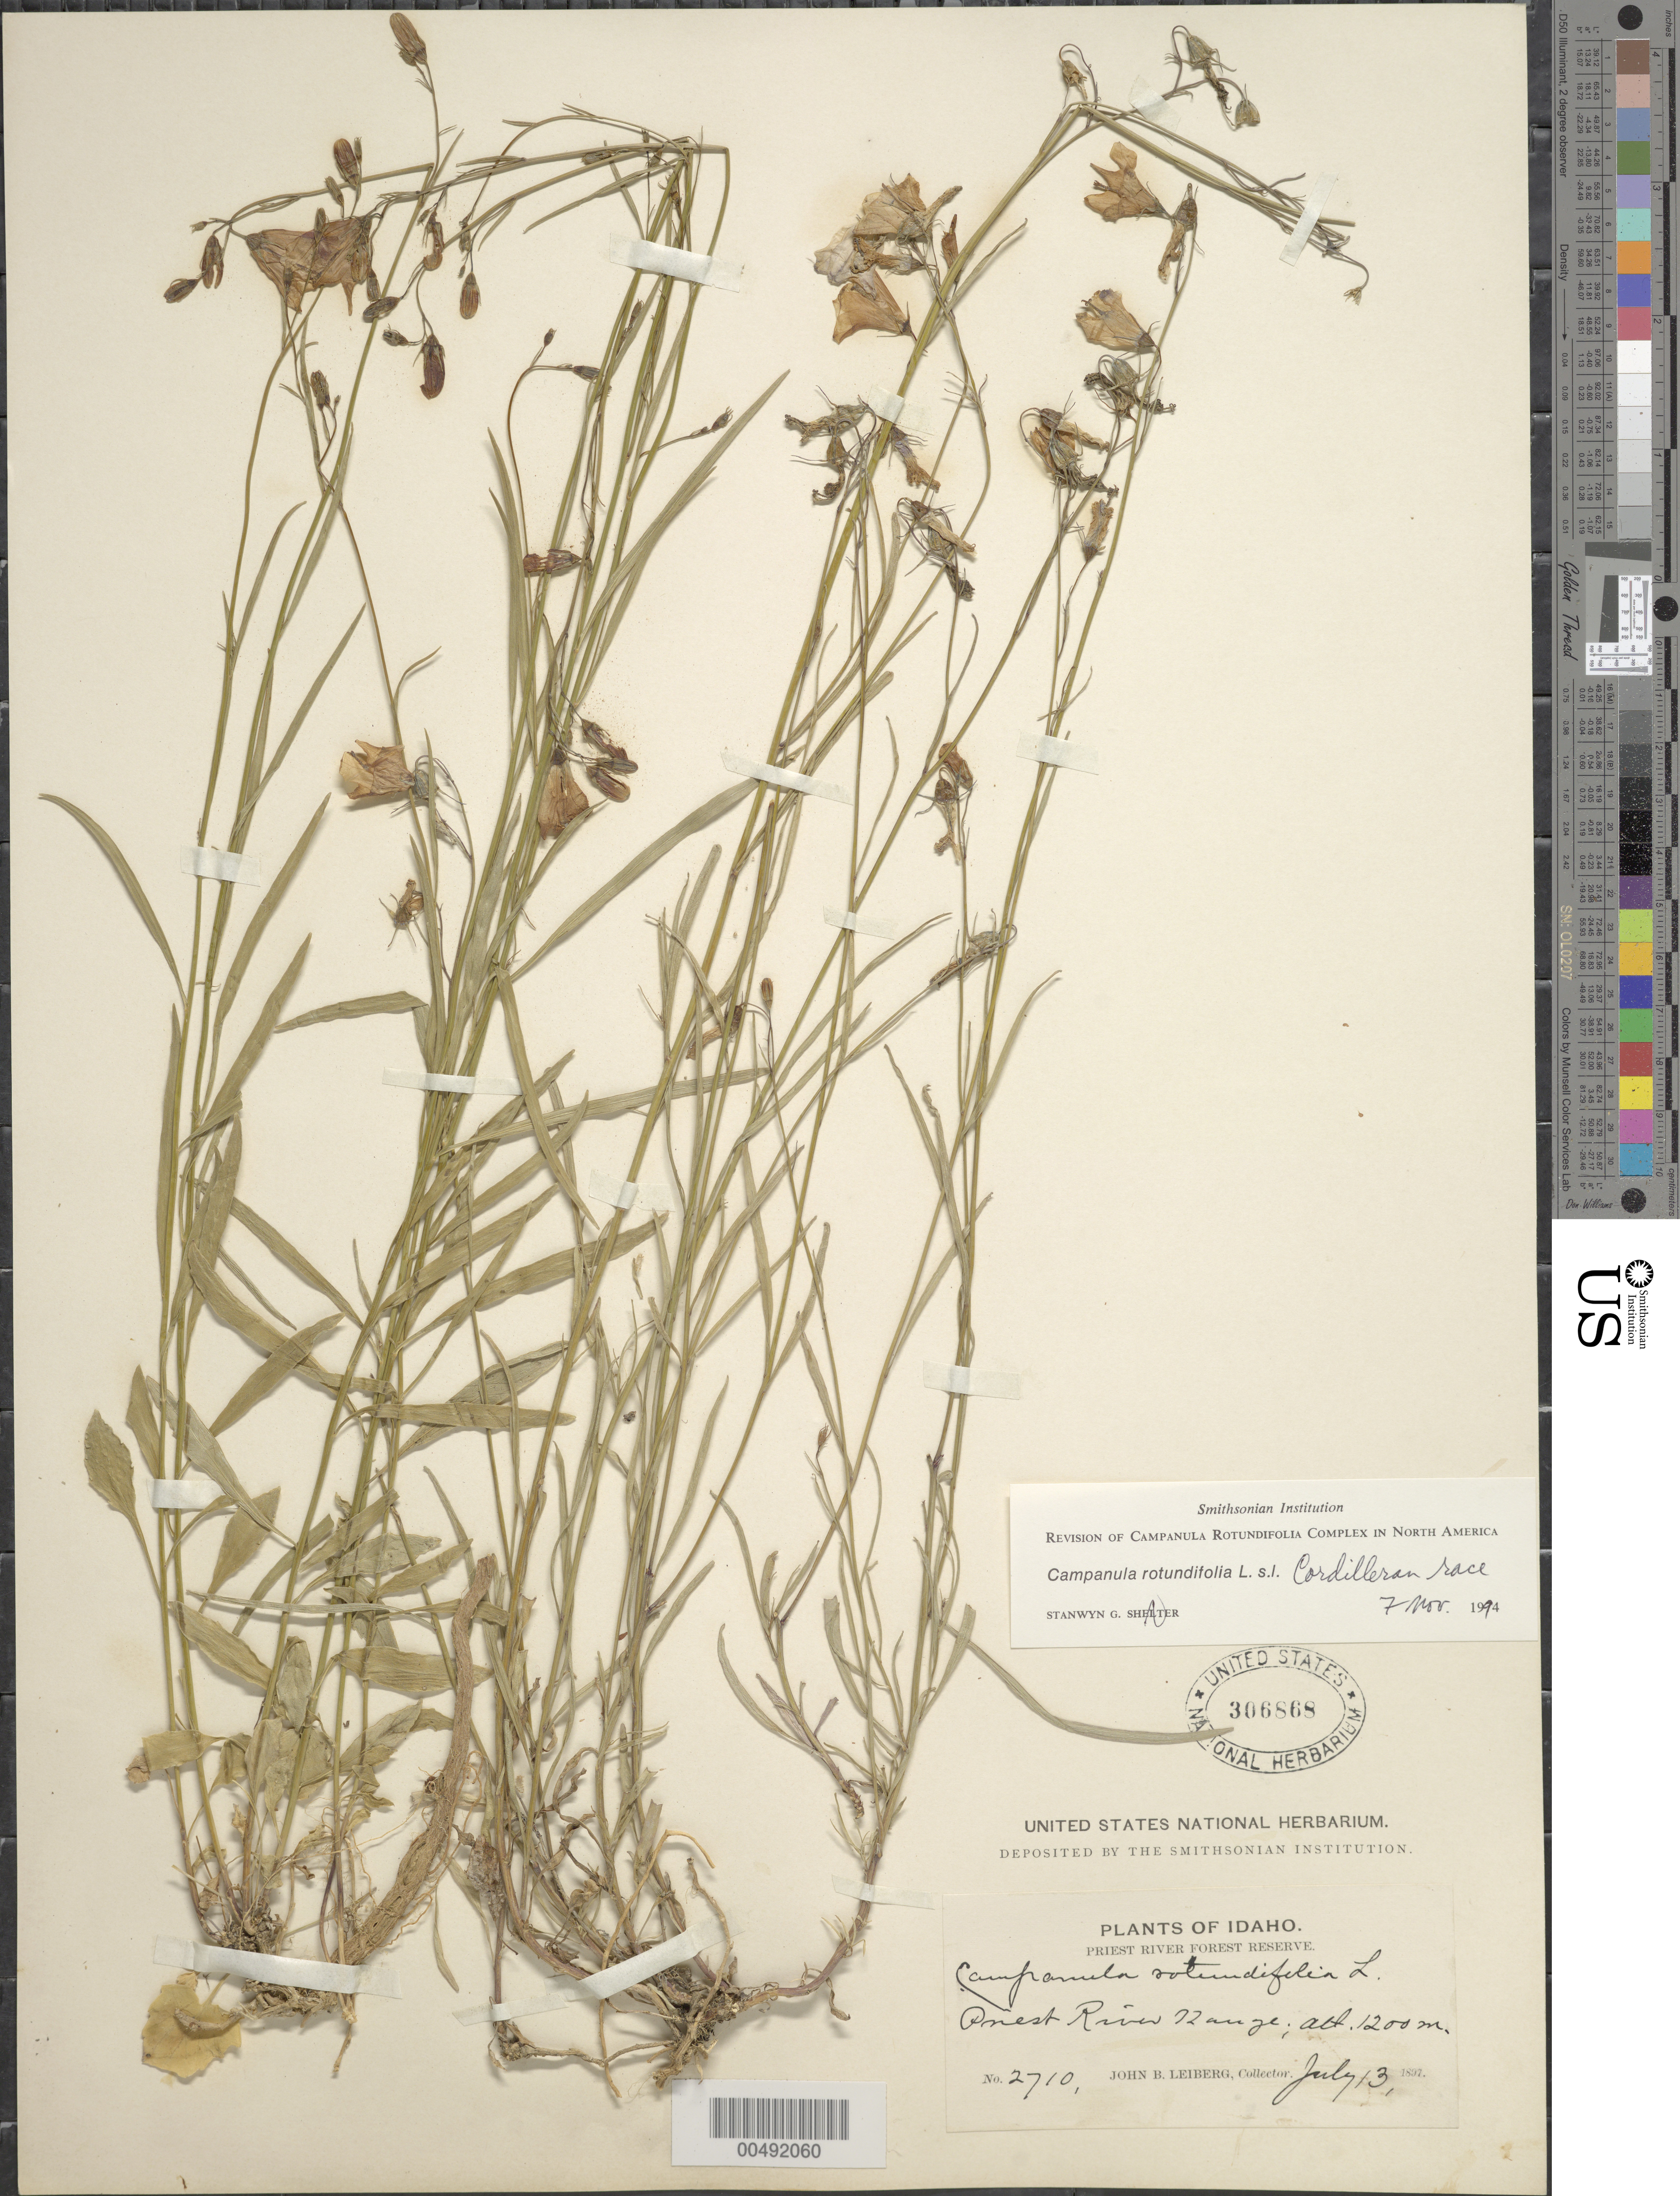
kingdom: Plantae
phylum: Tracheophyta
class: Magnoliopsida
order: Asterales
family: Campanulaceae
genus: Campanula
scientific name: Campanula rotundifolia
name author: L.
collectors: J. Leiberg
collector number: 2710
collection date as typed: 13 Jul 1897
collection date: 1897-07-13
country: United States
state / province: Idaho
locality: Priest River Range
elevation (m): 1200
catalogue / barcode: US 306868